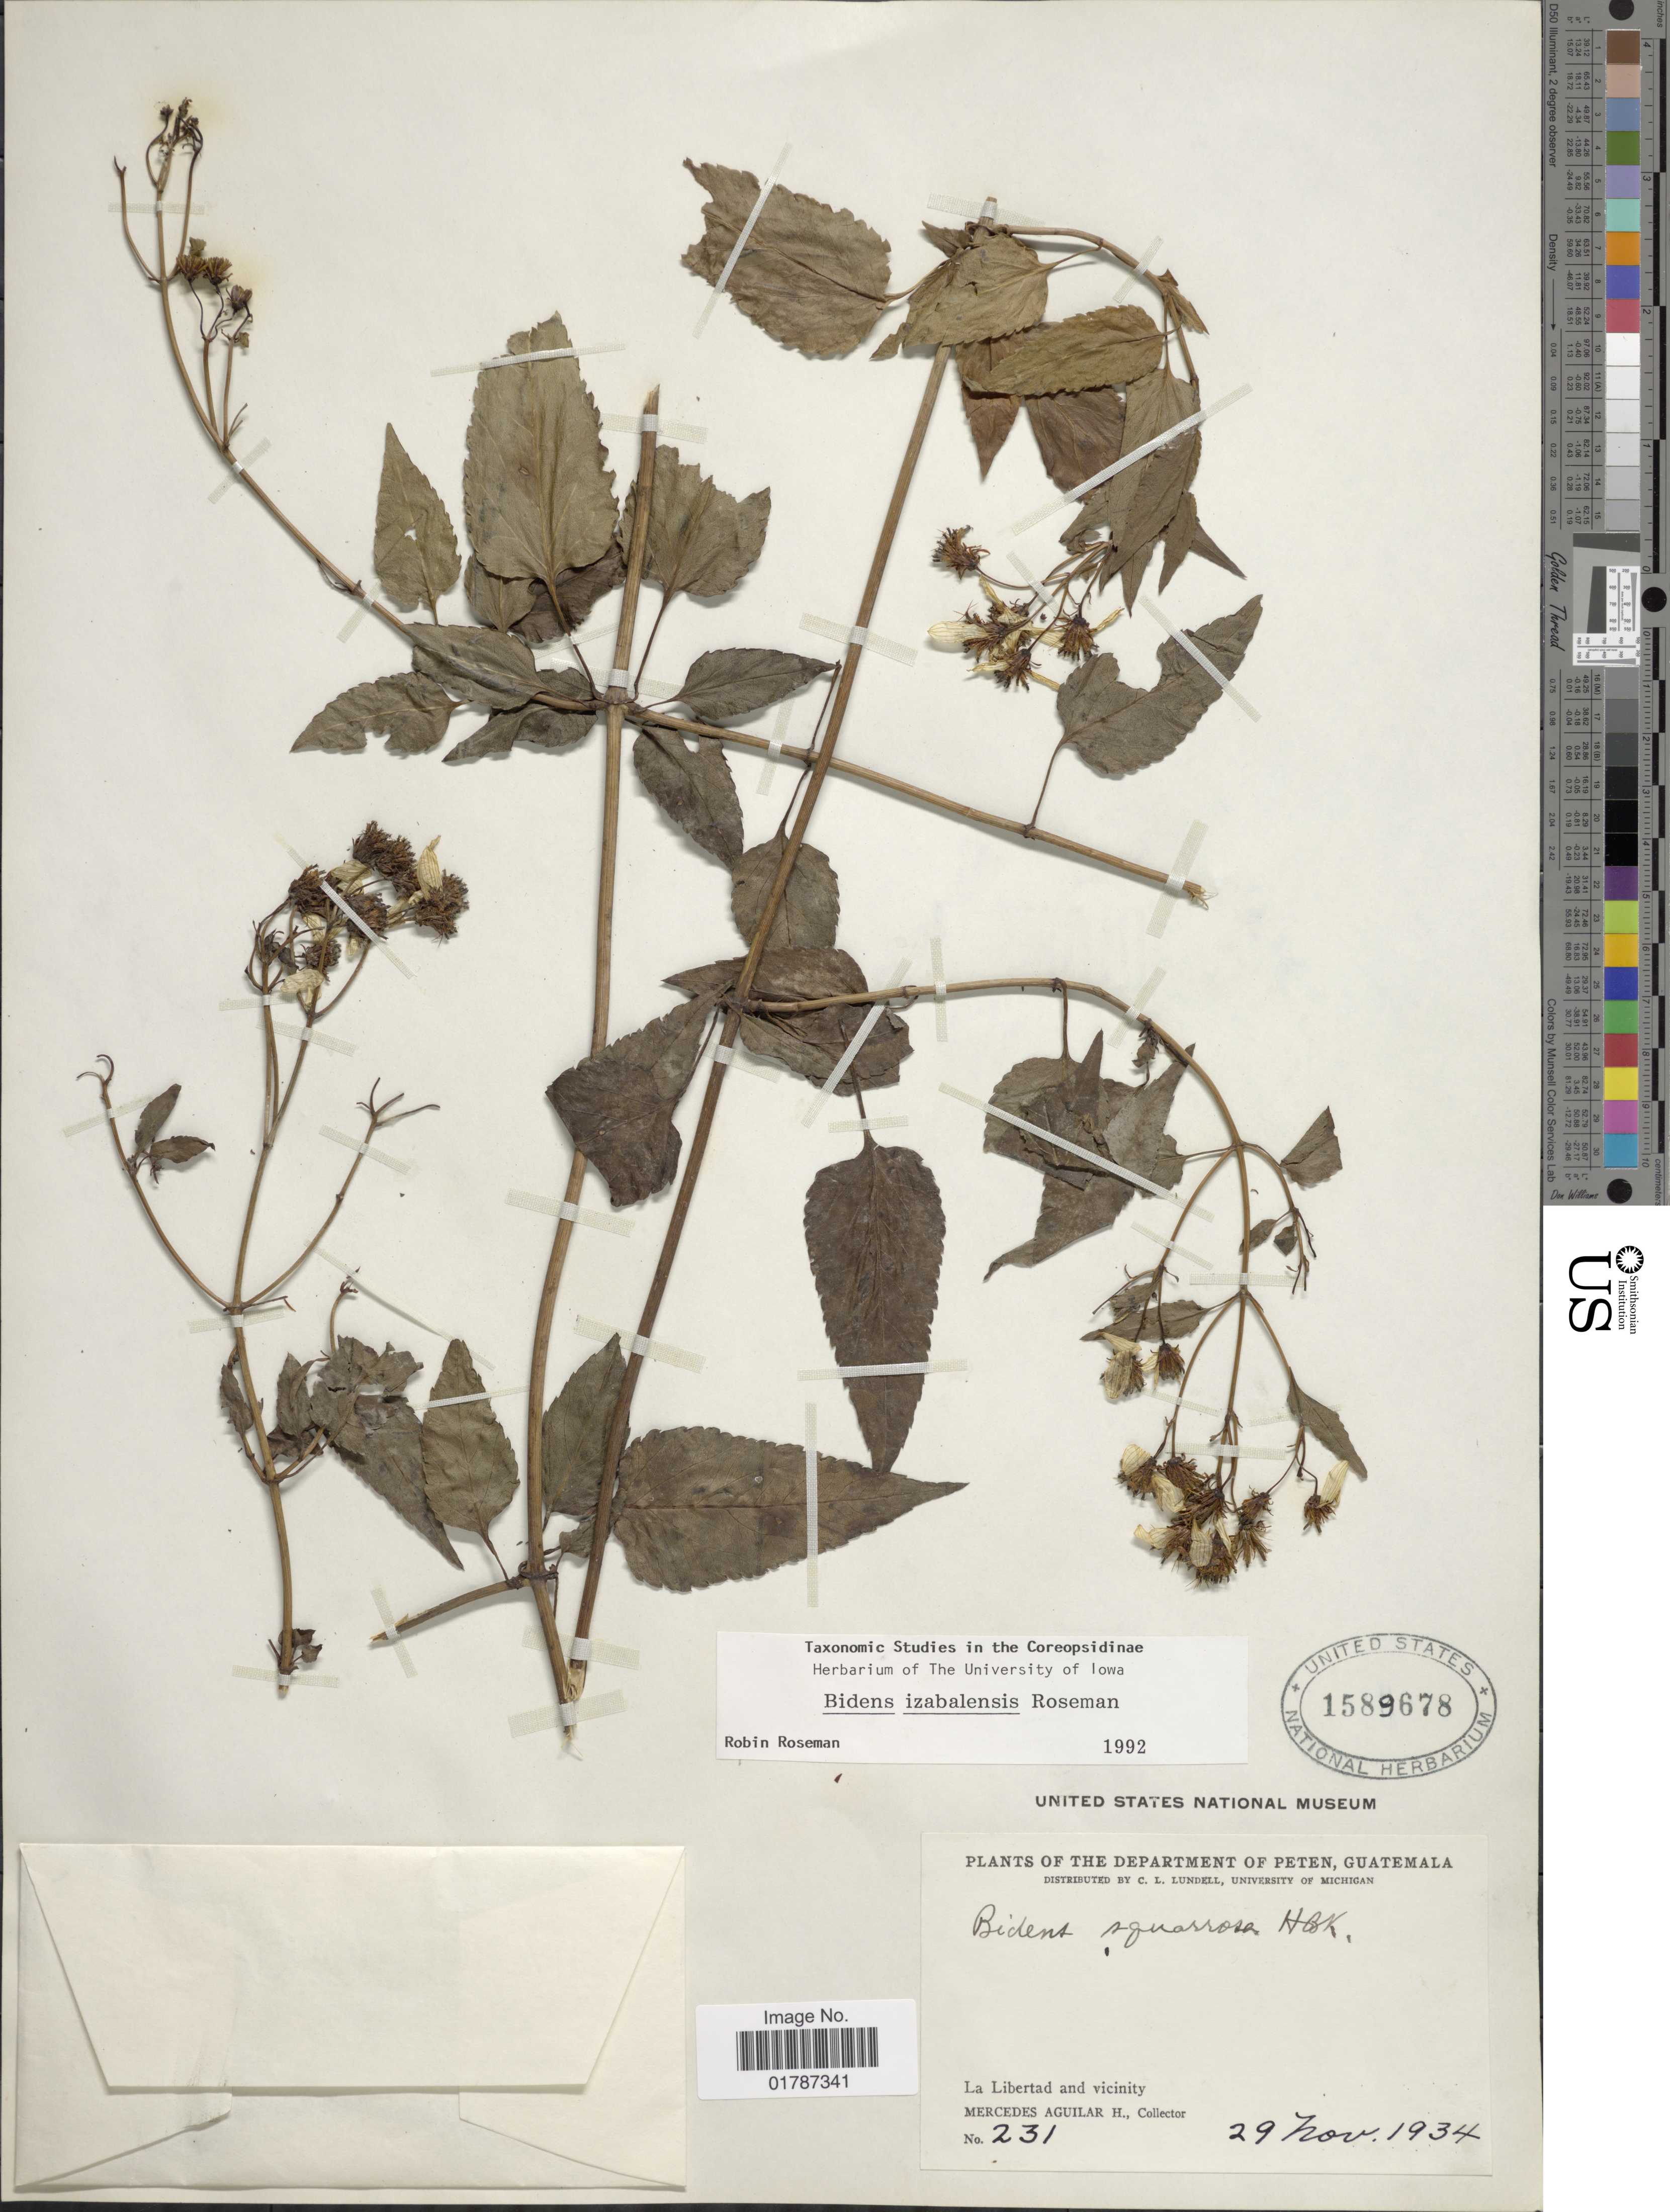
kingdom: Plantae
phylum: Tracheophyta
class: Magnoliopsida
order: Asterales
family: Asteraceae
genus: Bidens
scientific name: Bidens izabalensis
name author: Roseman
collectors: M. Aguilar H.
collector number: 231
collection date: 1934-11-29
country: Guatemala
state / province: El Petén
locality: The Department of Peten, Guatemala, La Libertad and vicinity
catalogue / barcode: US 1589678